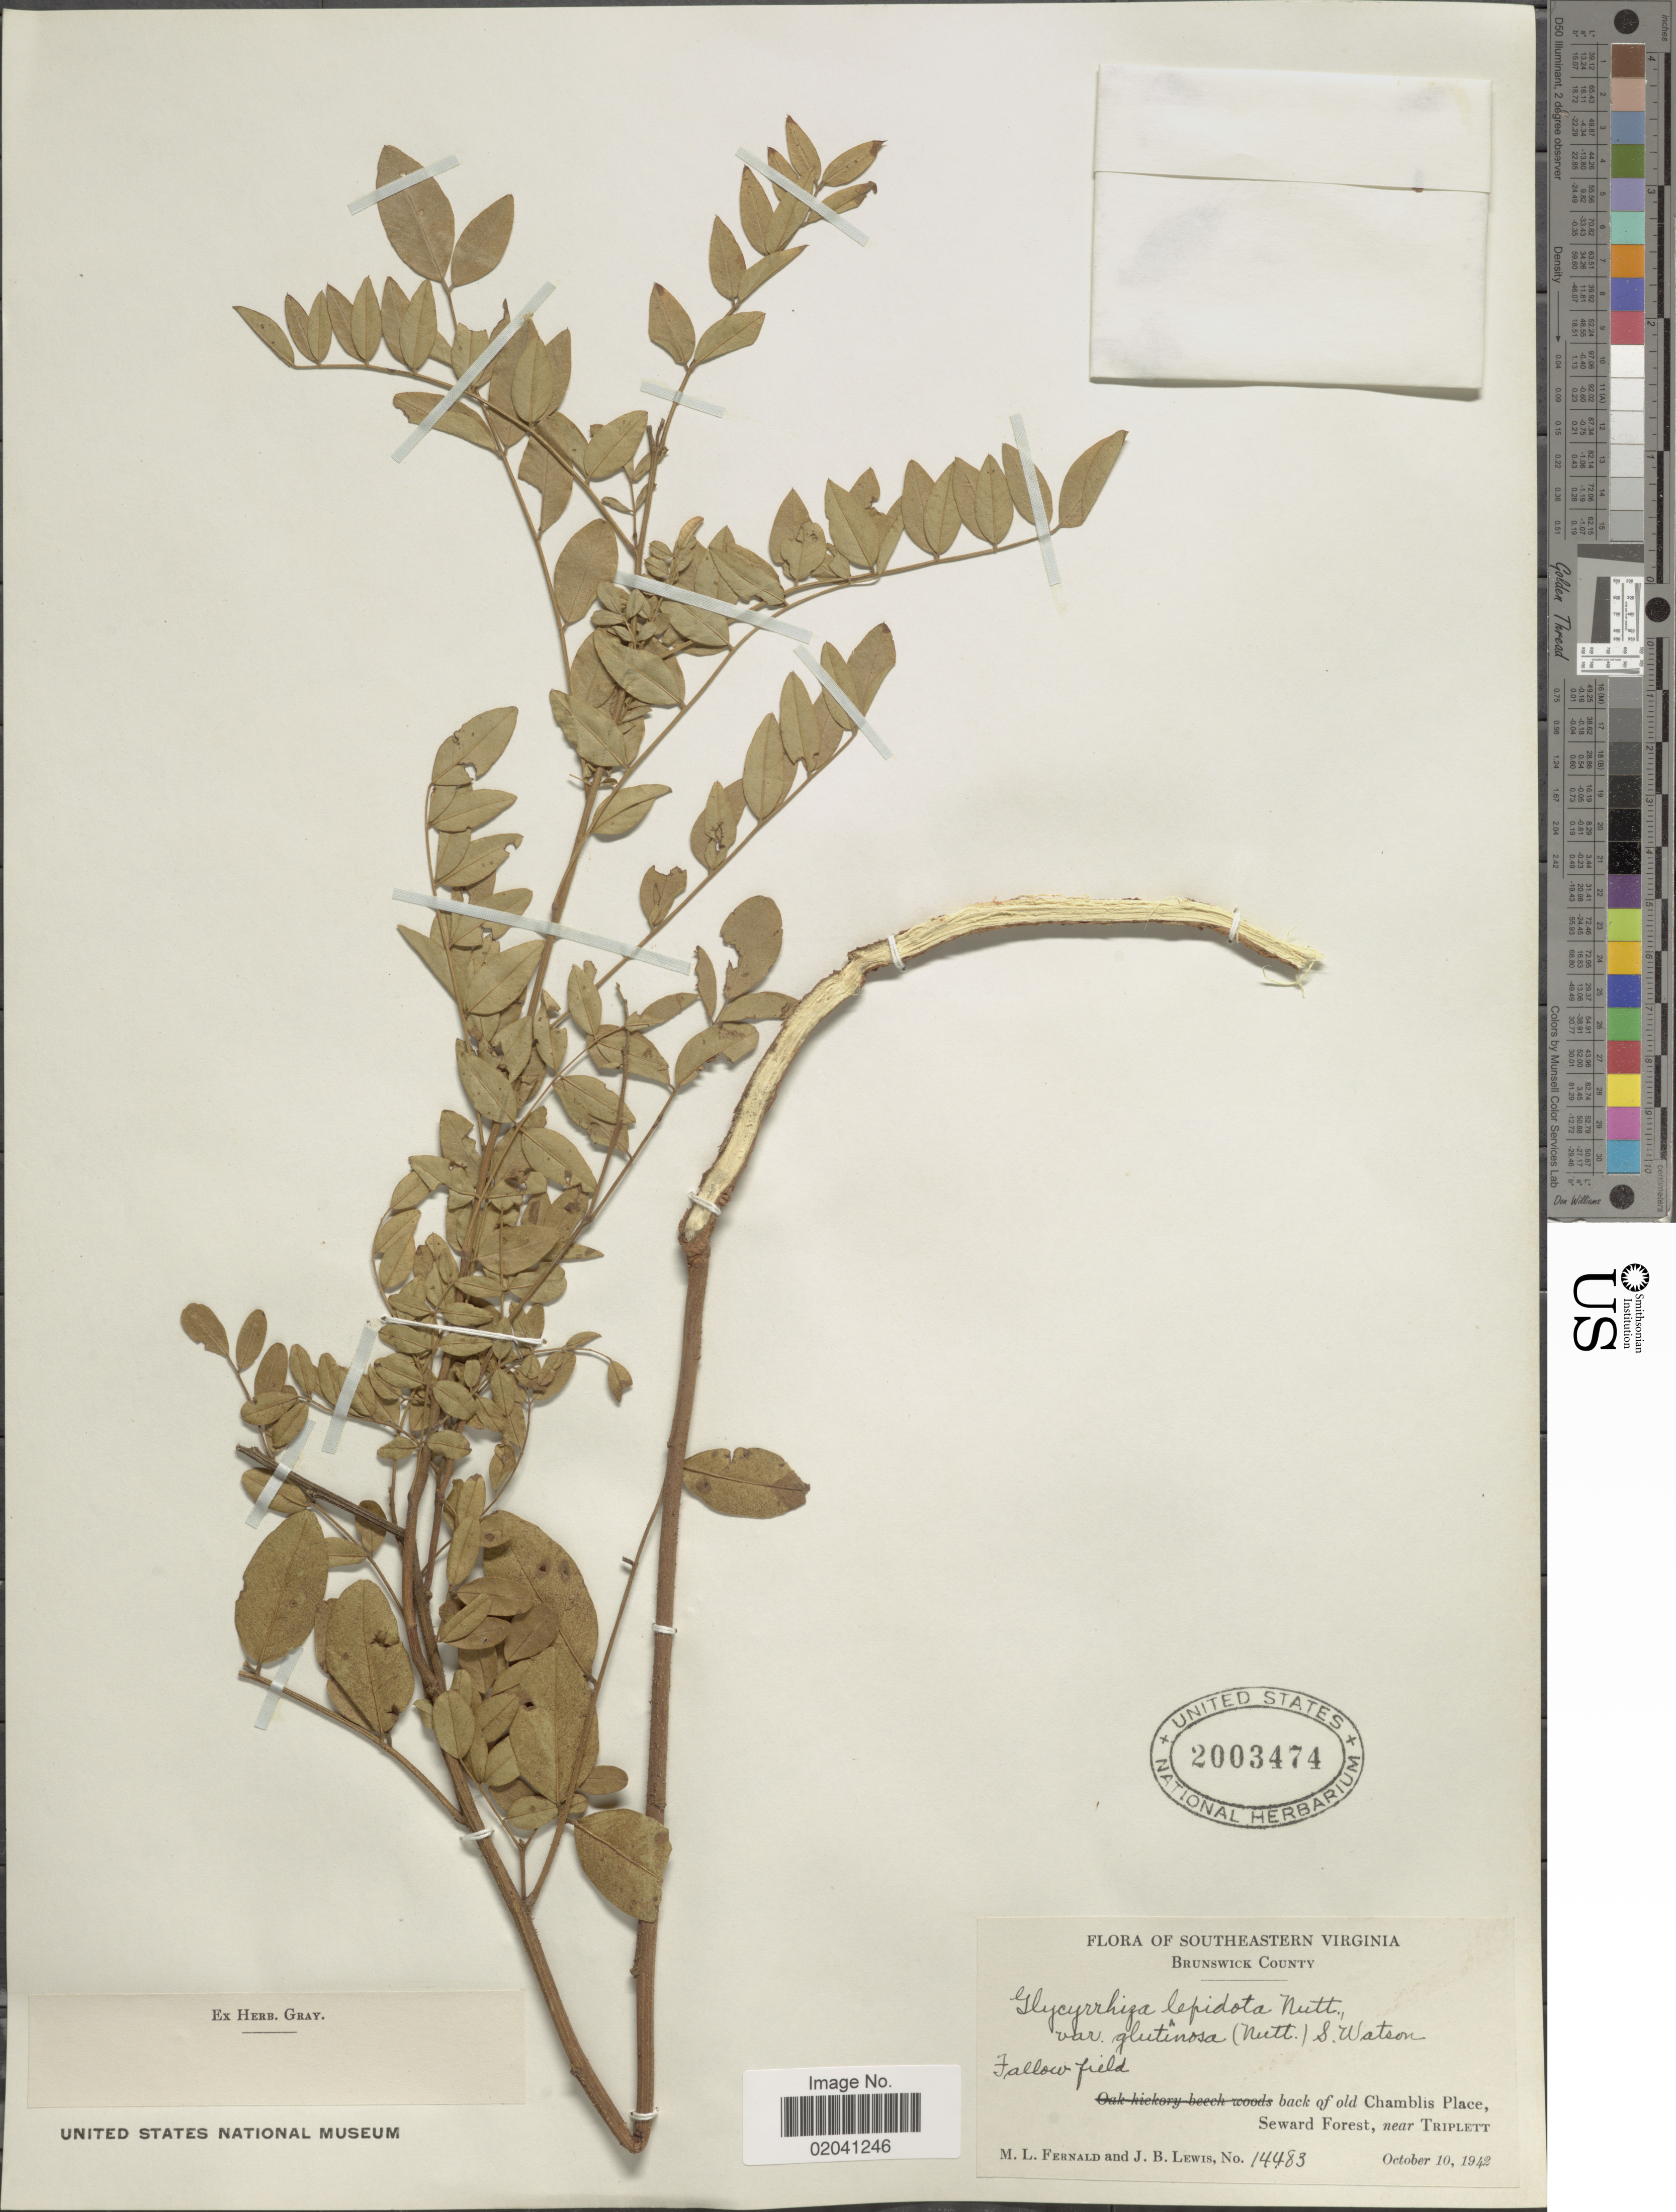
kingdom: Plantae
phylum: Tracheophyta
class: Magnoliopsida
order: Fabales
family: Fabaceae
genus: Glycyrrhiza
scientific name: Glycyrrhiza lepidota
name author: Pursh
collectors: M. L. Fernald & J. B. Lewis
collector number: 14483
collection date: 1942-10-10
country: United States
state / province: Virginia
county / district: Brunswick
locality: Southeastern Virginia. Brunswick County. Fallow field back of old Chamblis Place, Seward Forest, near Triplett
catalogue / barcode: US 2003474